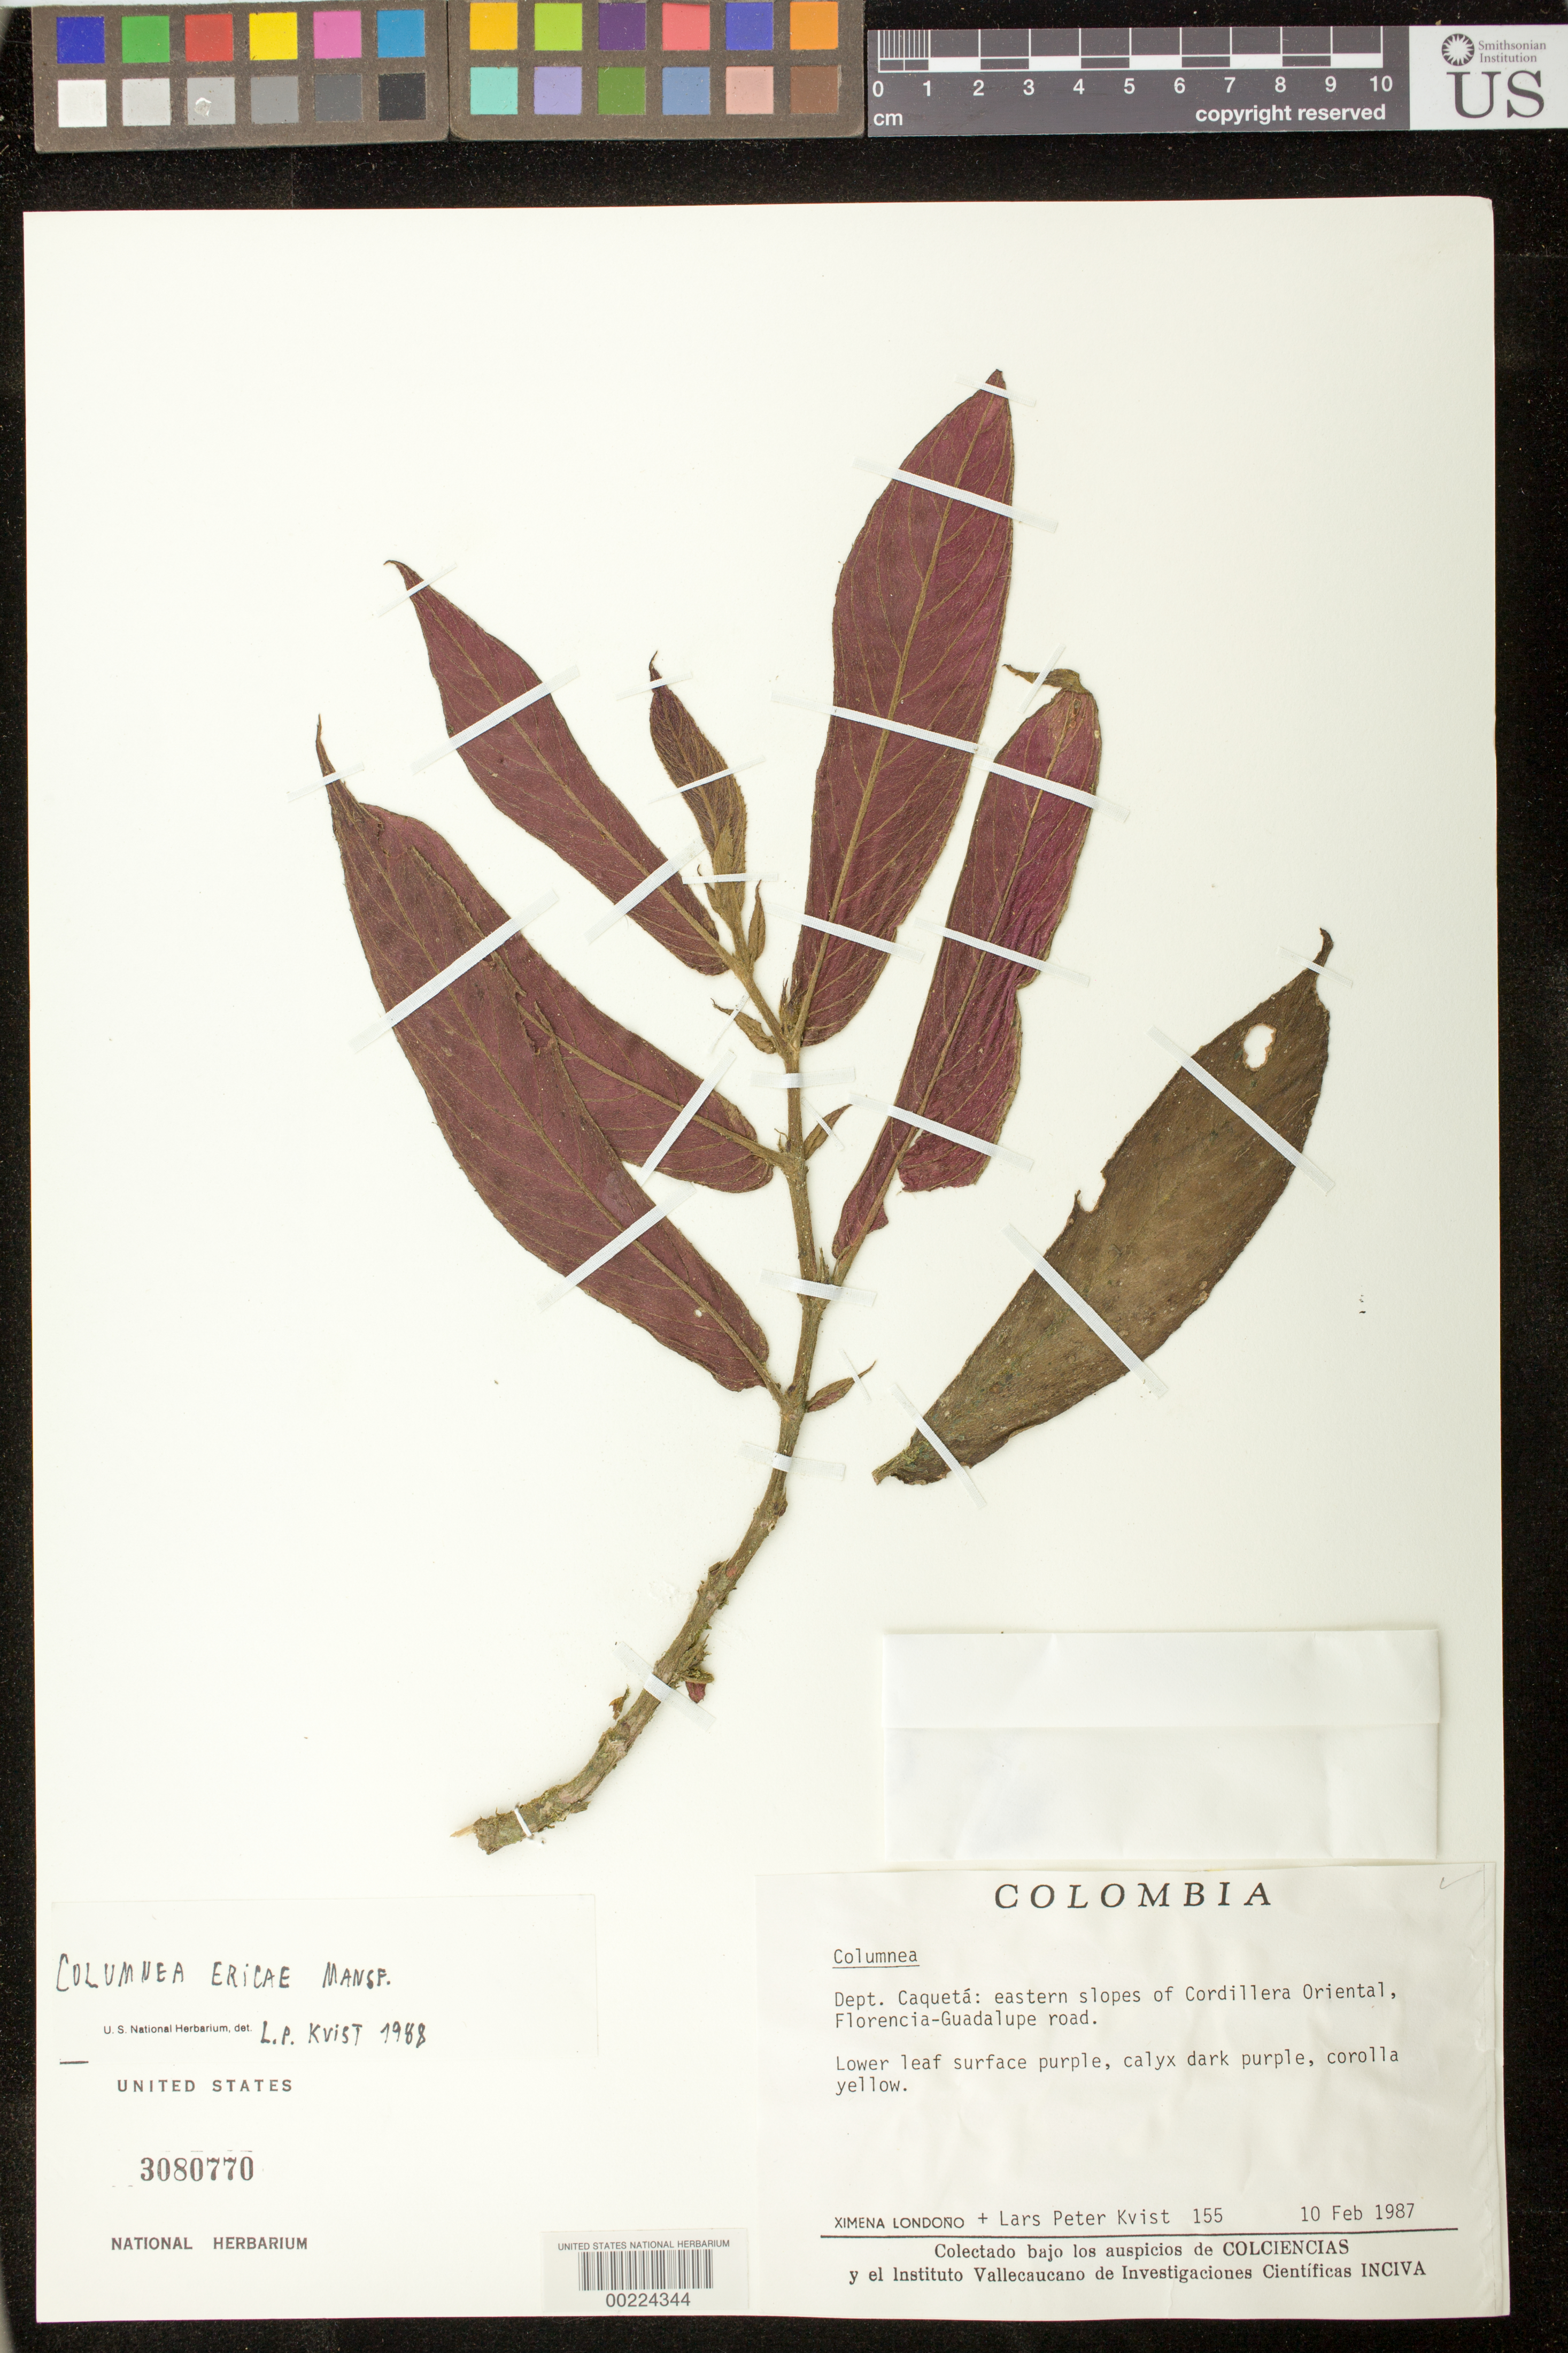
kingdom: Plantae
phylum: Tracheophyta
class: Magnoliopsida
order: Lamiales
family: Gesneriaceae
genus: Columnea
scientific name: Columnea ericae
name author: Mansf.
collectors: X. Londoño & L. P. Kvist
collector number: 155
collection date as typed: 10 Feb 1987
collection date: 1987-02-10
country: Colombia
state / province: Caquetá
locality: Eastern slopes of Cordillera Oriental, Florencia-Guadalupe road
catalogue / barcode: US 3080770